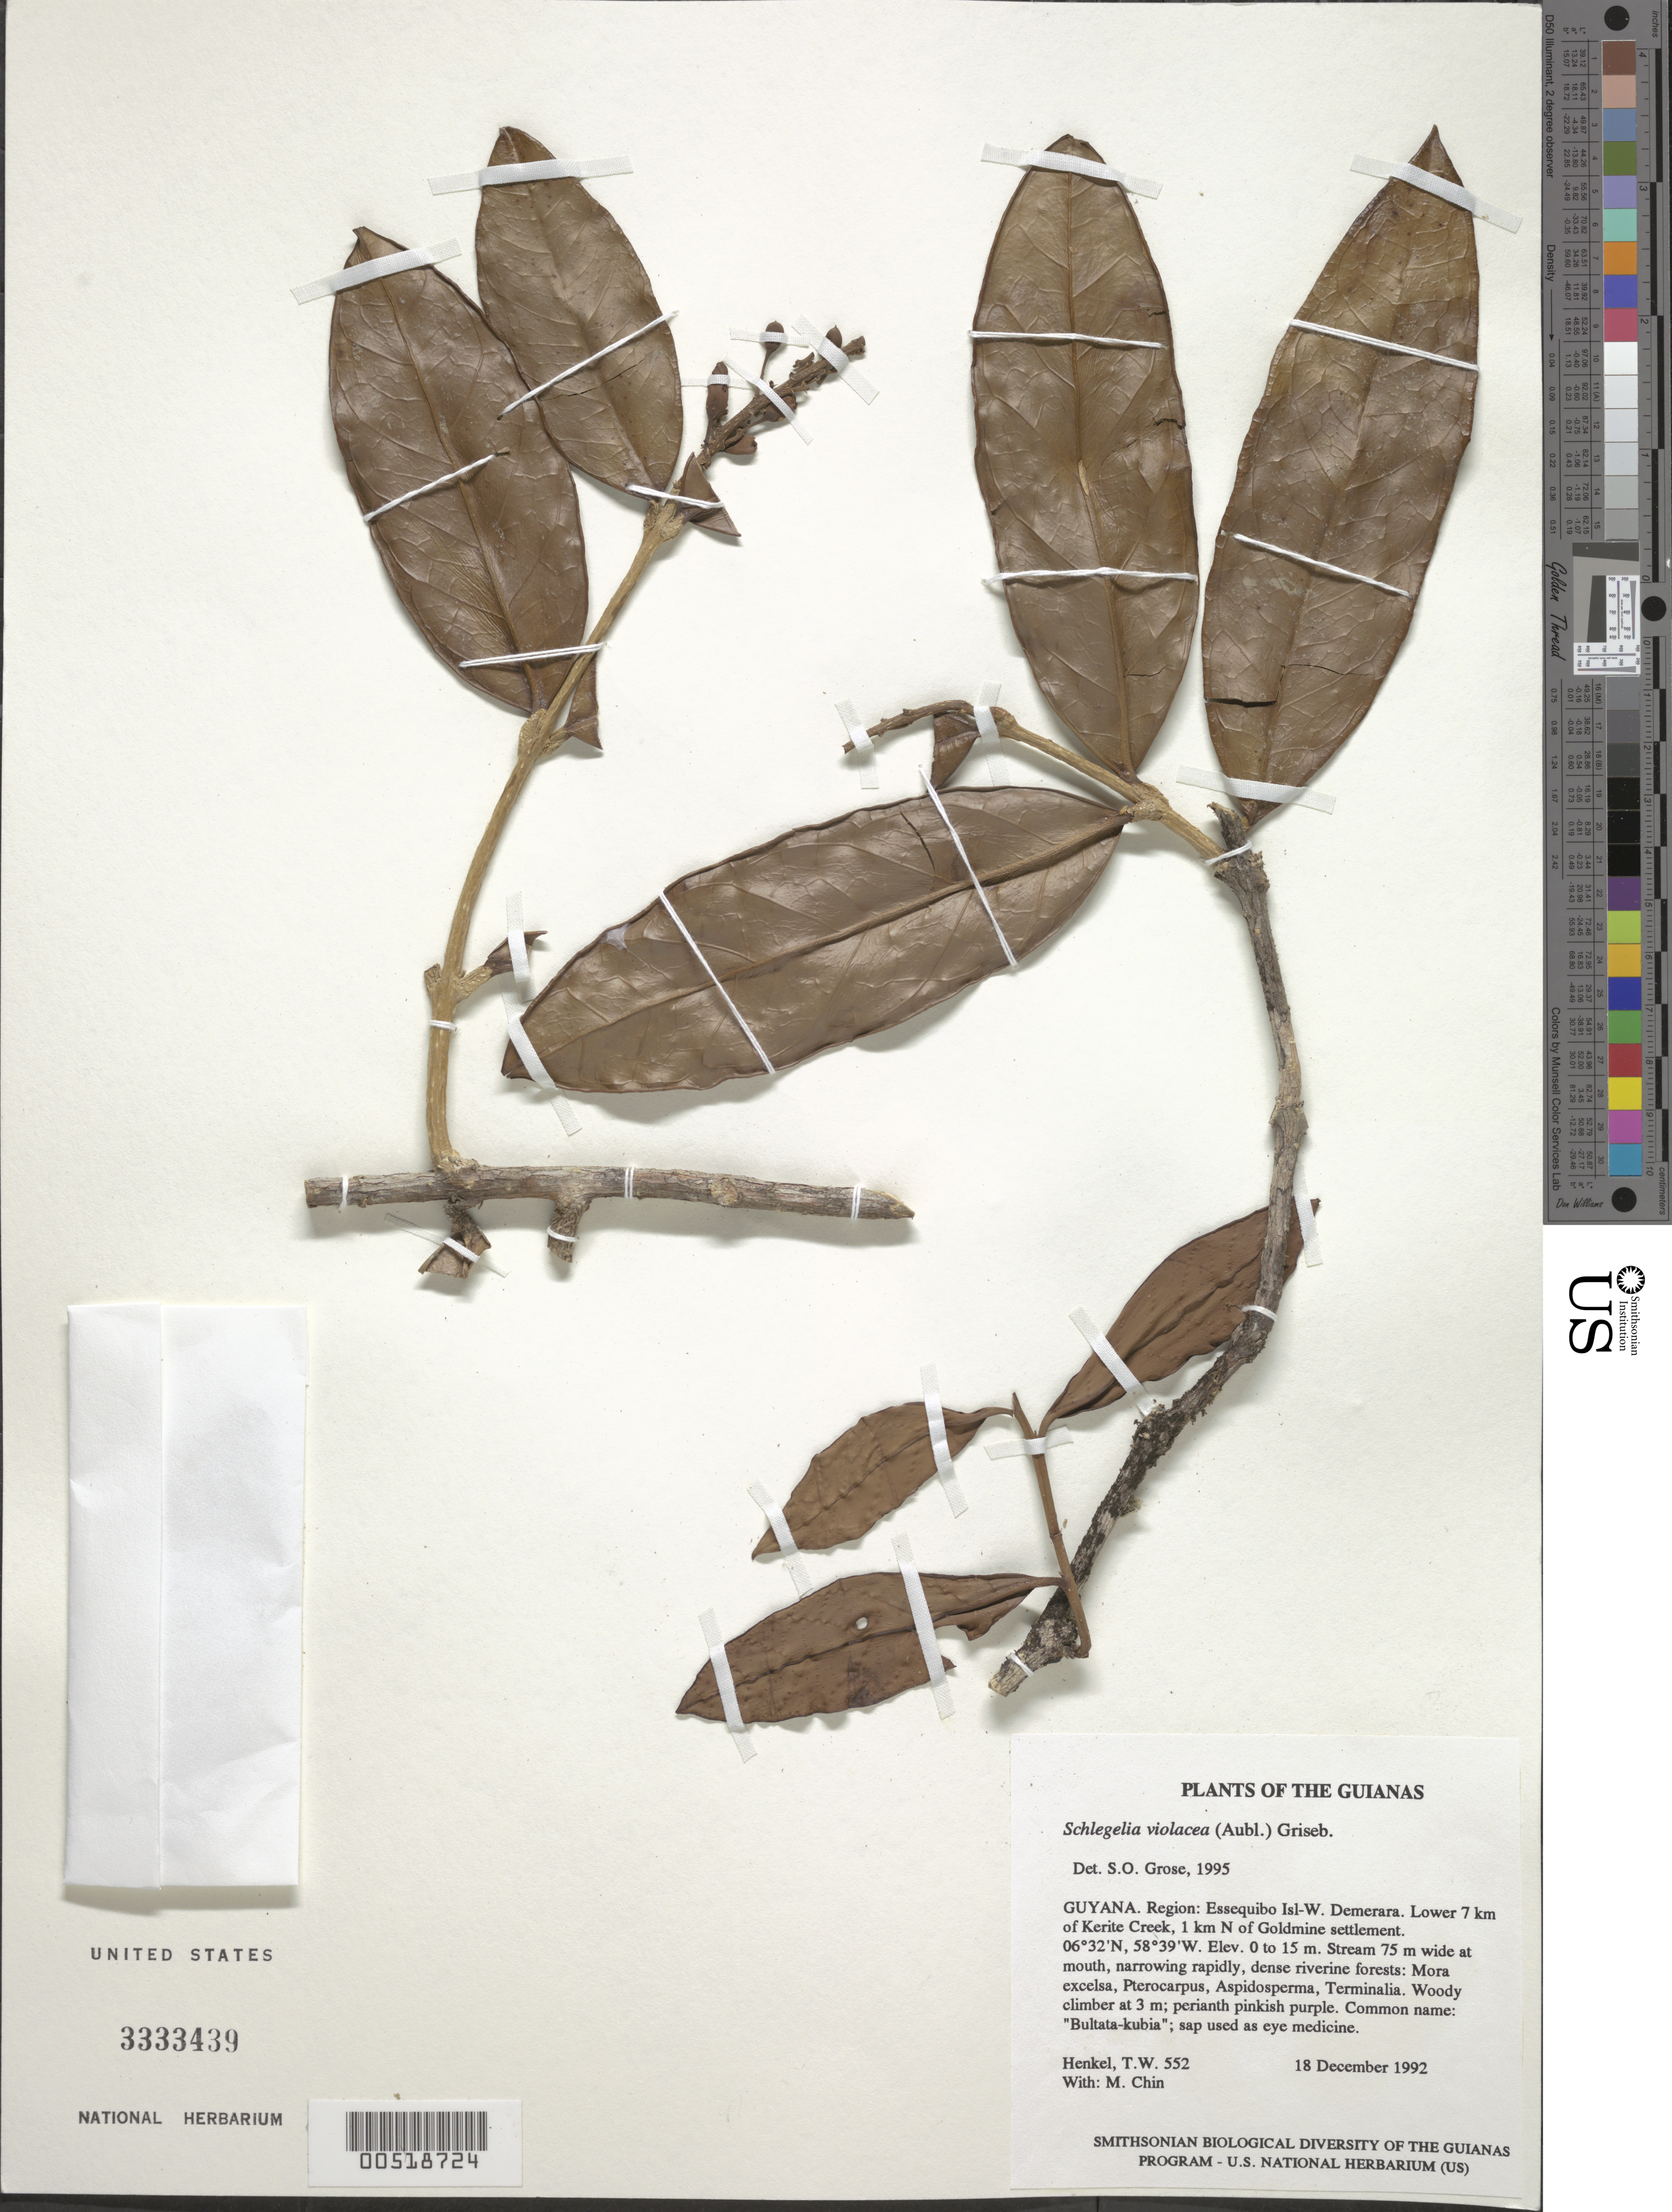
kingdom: Plantae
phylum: Tracheophyta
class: Magnoliopsida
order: Lamiales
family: Schlegeliaceae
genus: Schlegelia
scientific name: Schlegelia violacea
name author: (Aubl.) Griseb.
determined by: Grose, S. O.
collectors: T. Henkel & M. Chin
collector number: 552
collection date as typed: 18 December 1992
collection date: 1992-12-18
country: Guyana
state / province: Essequibo Isl-W. Demerara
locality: Lower 7 km of Kerite Creek, 1 km N of Goldmine settlement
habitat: Stream 75 m wide at mouth, narrowing rapidly, dense riverine forests: Mora excelsa, Pterocarpus, Aspidosperma, Terminalia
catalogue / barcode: US 3333439